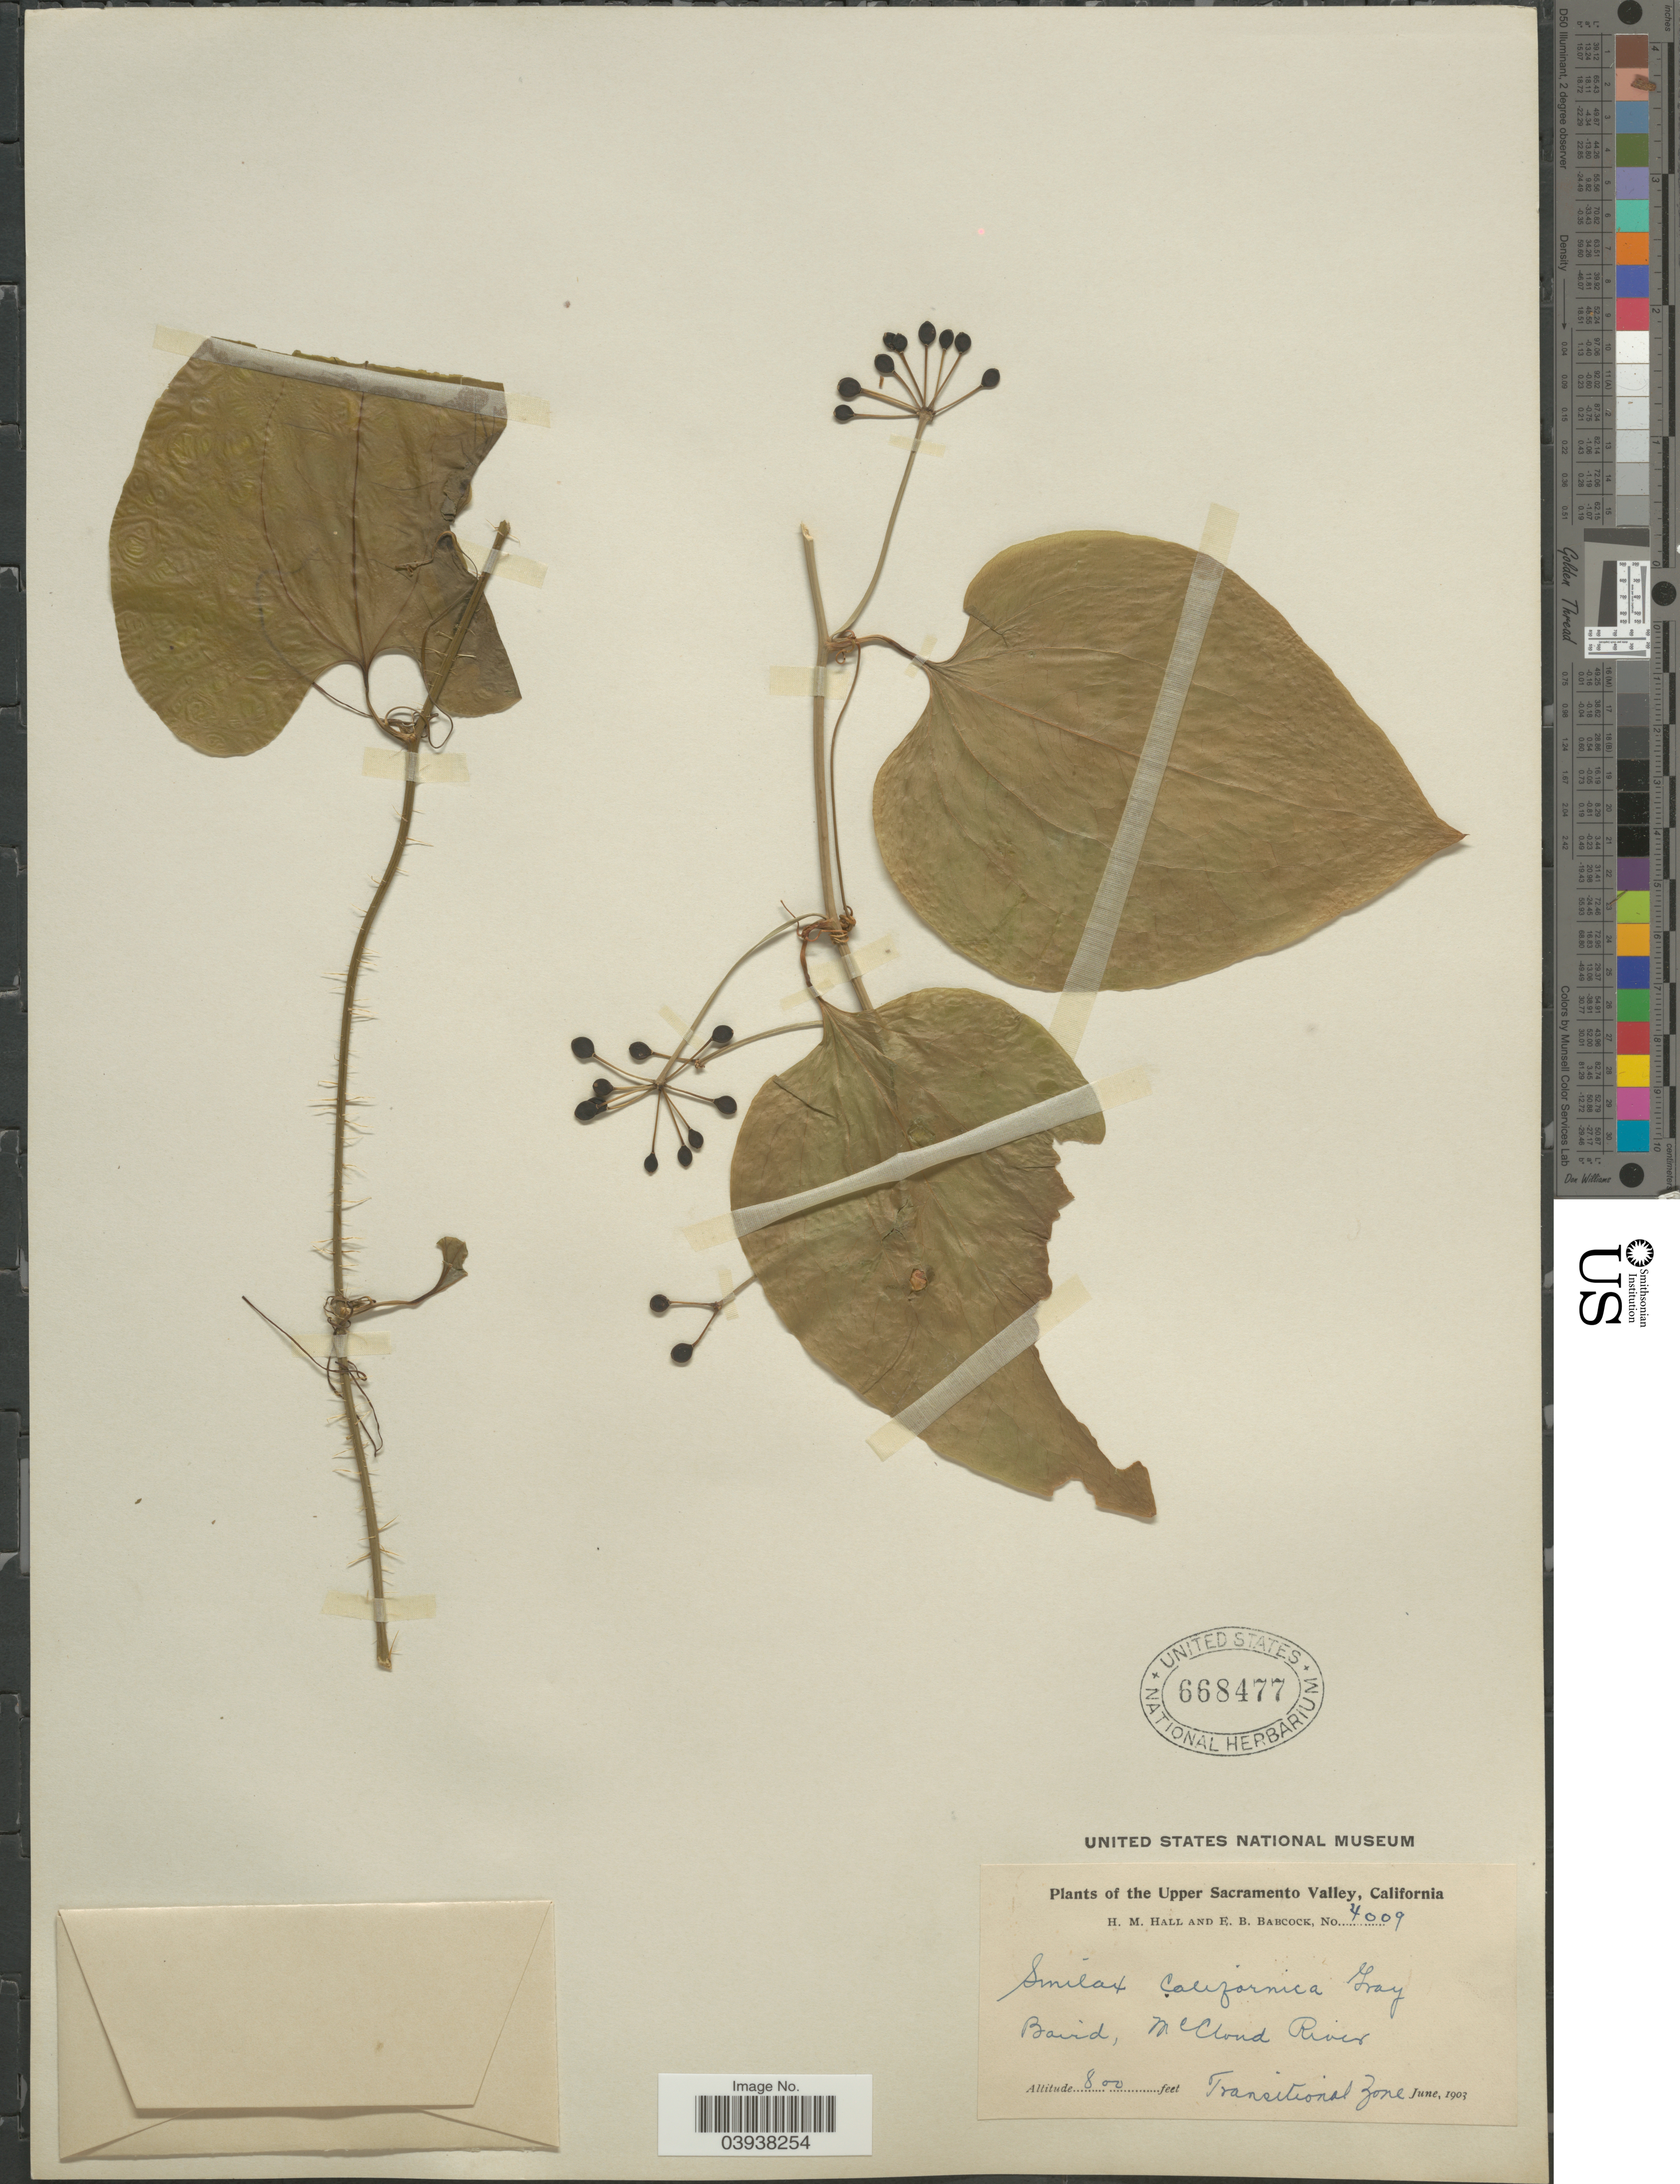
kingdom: Plantae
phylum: Tracheophyta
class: Liliopsida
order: Liliales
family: Smilacaceae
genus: Smilax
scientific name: Smilax californica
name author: (A. DC.) A. Gray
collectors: H. M. Hall & E. B. Babcock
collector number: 4009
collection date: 1903-06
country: United States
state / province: California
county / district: Sacramento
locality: The Upper Sacramento Valley. Baird, McCloud River. Transition Zone.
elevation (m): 244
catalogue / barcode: US 668477